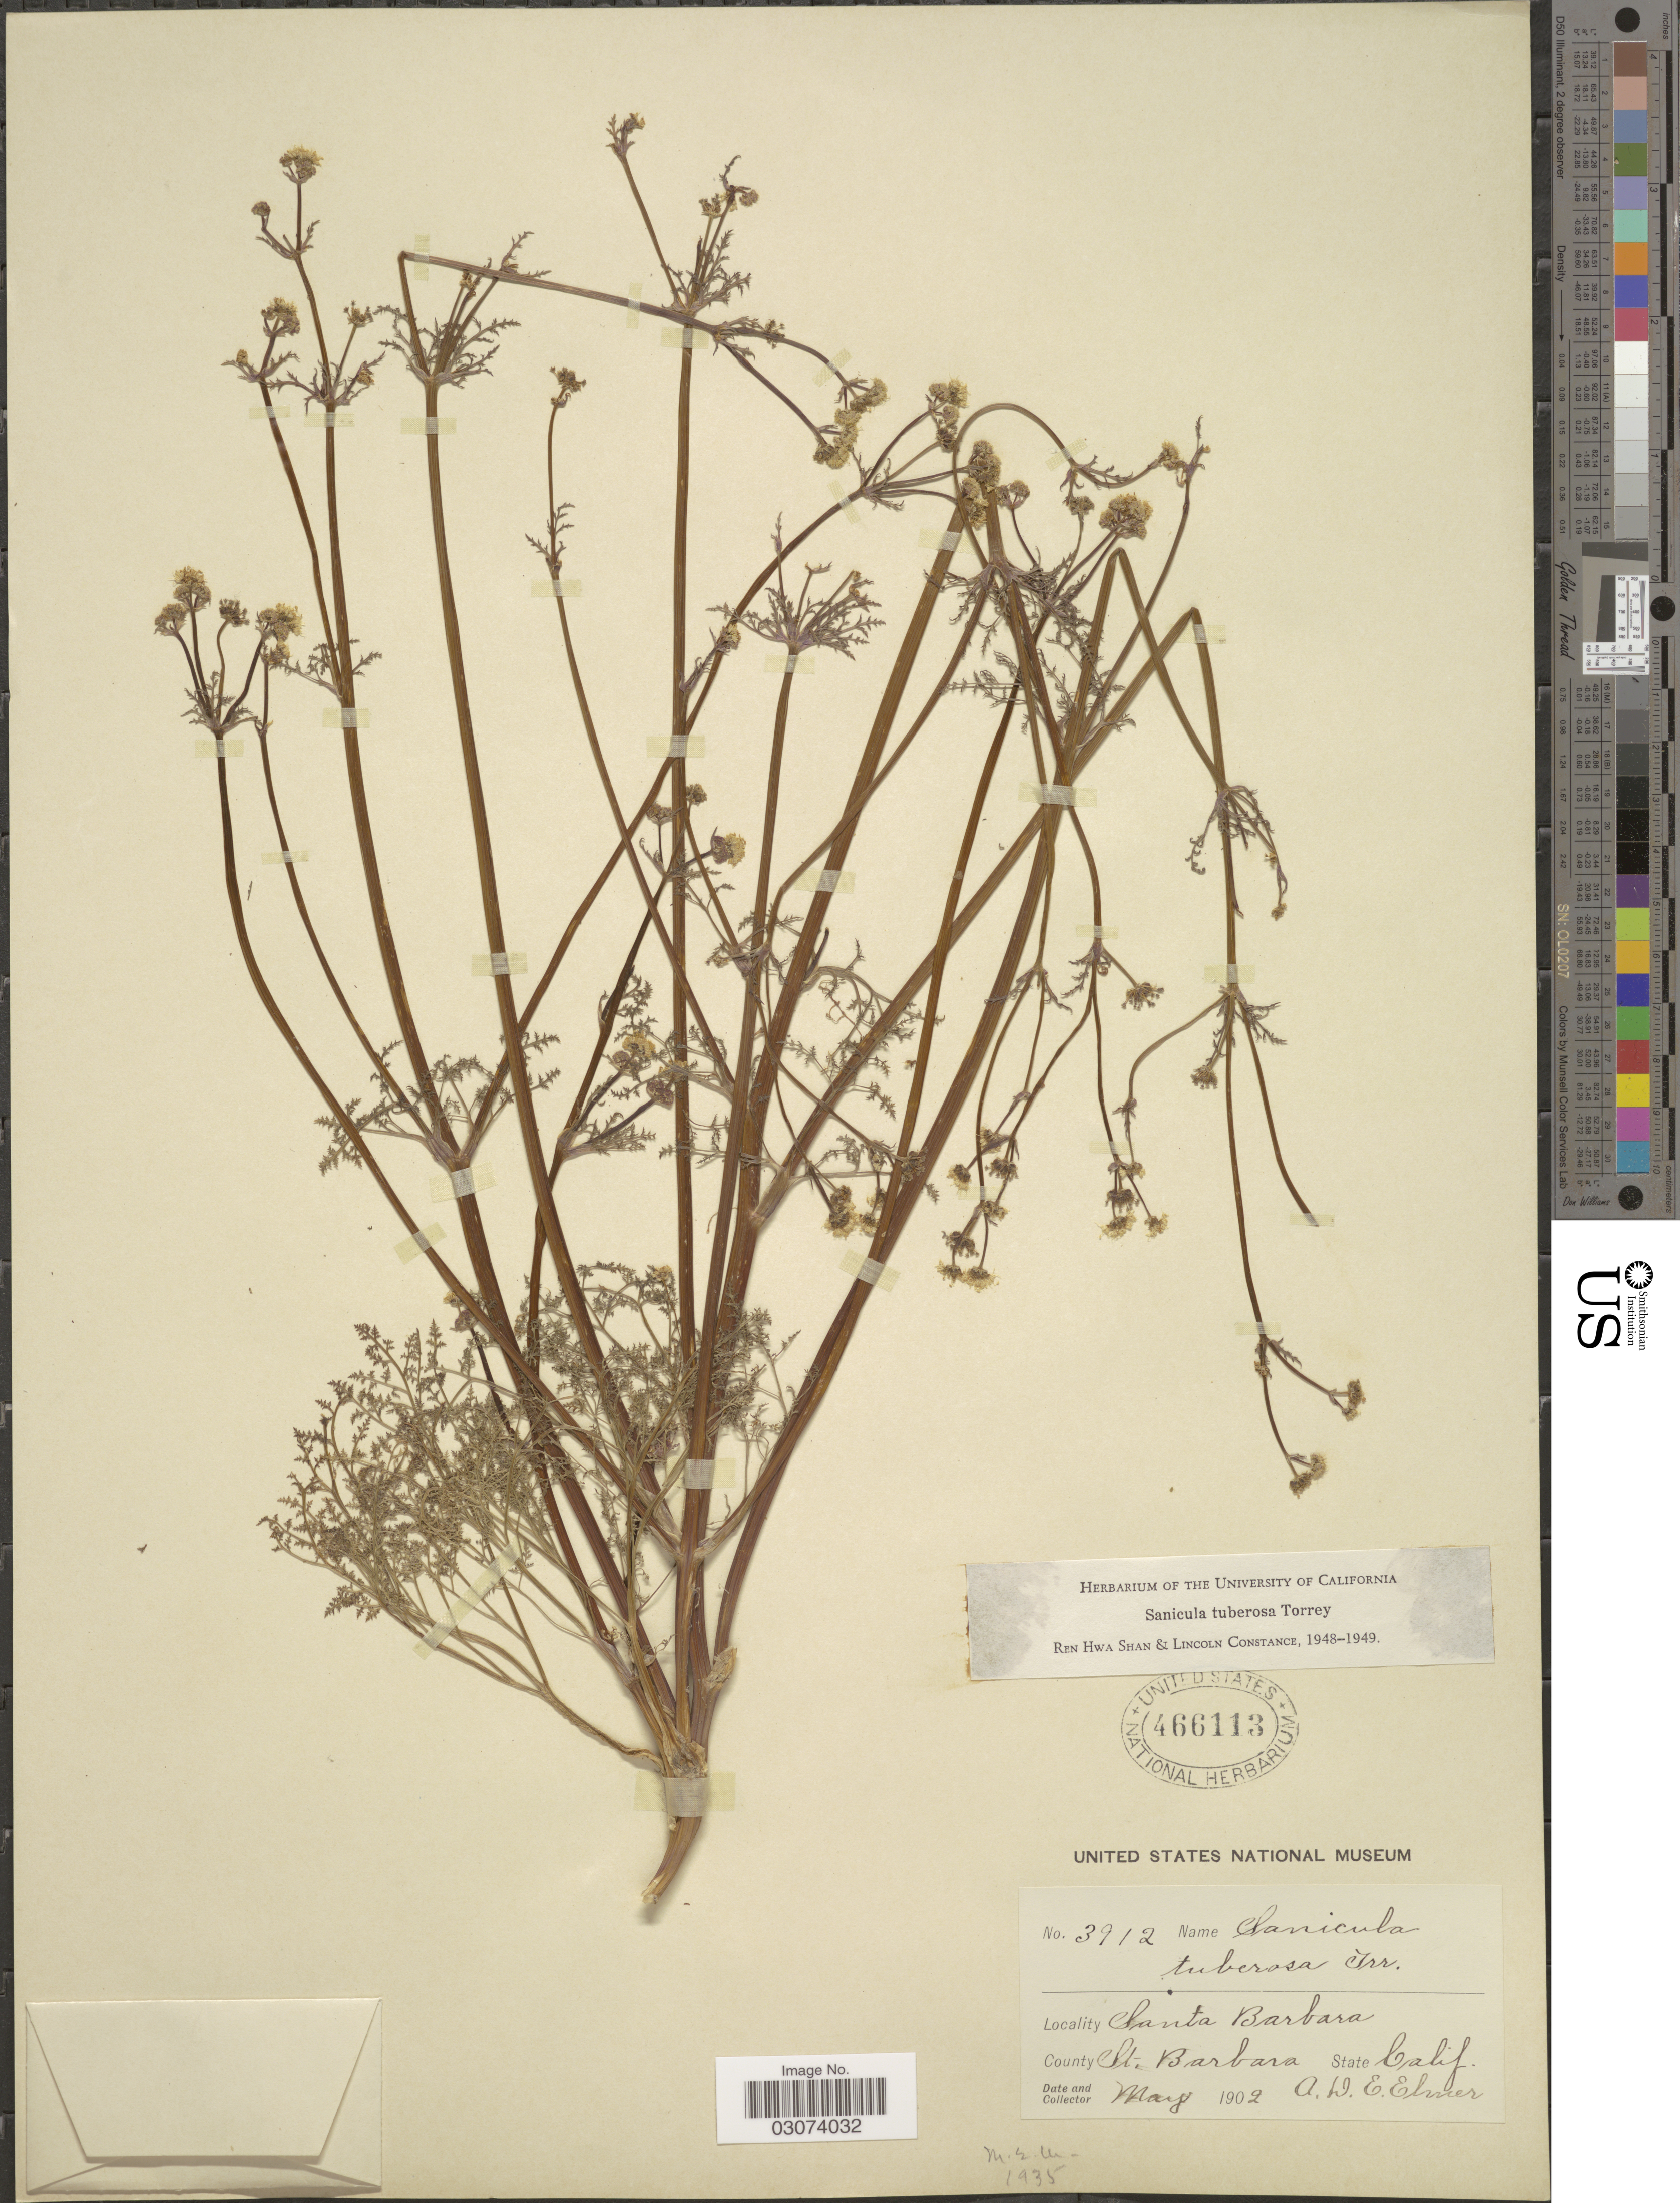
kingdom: Plantae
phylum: Tracheophyta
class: Magnoliopsida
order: Apiales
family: Apiaceae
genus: Sanicula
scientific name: Sanicula tuberosa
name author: Torr.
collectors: A. D. E. Elmer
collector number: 3912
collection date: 1902-05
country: United States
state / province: California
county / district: Santa Barbara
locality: Santa Barbara. County St. Barbara.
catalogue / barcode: US 466113